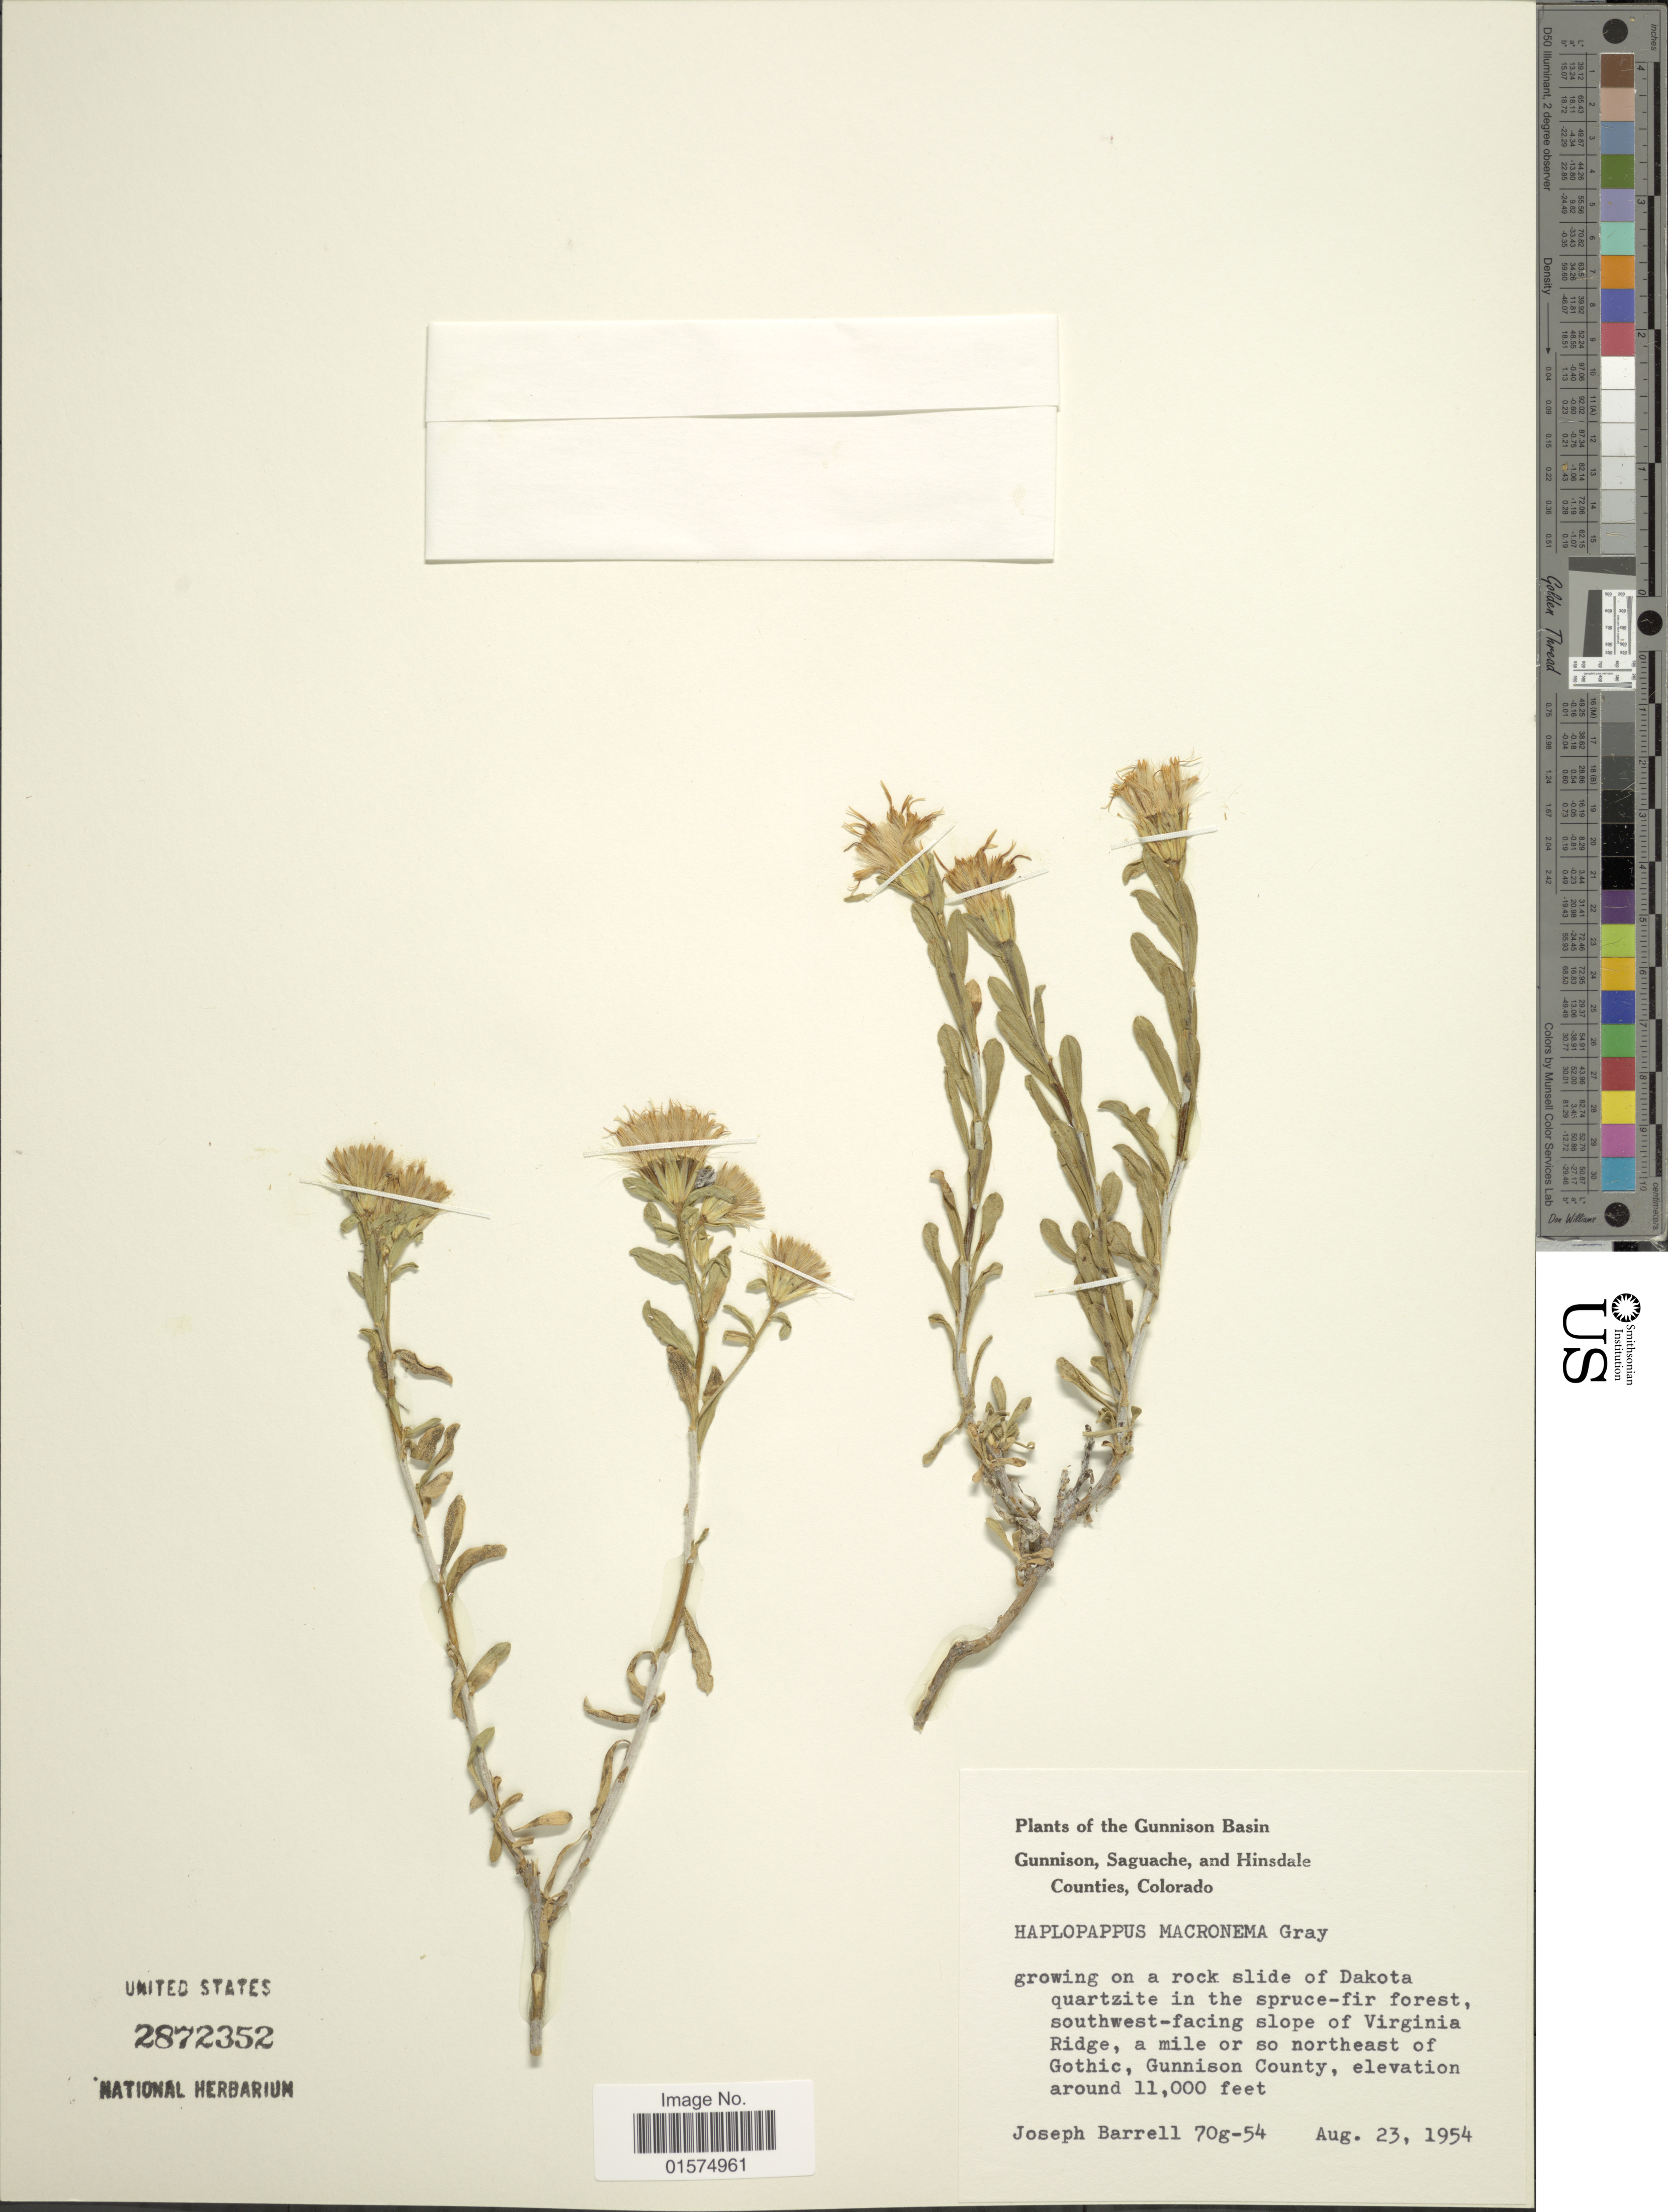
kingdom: Plantae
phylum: Tracheophyta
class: Magnoliopsida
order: Asterales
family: Asteraceae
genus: Ericameria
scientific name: Ericameria discoidea var. discoidea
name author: (Nutt.) G.L. Nesom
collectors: J. Barrell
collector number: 70g-54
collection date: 1954-08-23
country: United States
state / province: Colorado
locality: Gunnison Basin. Southwest-facing slope of Virginia Ridge, a mile or so northeast of Gothic, Gunnison COunty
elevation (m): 3353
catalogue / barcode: US 2872352